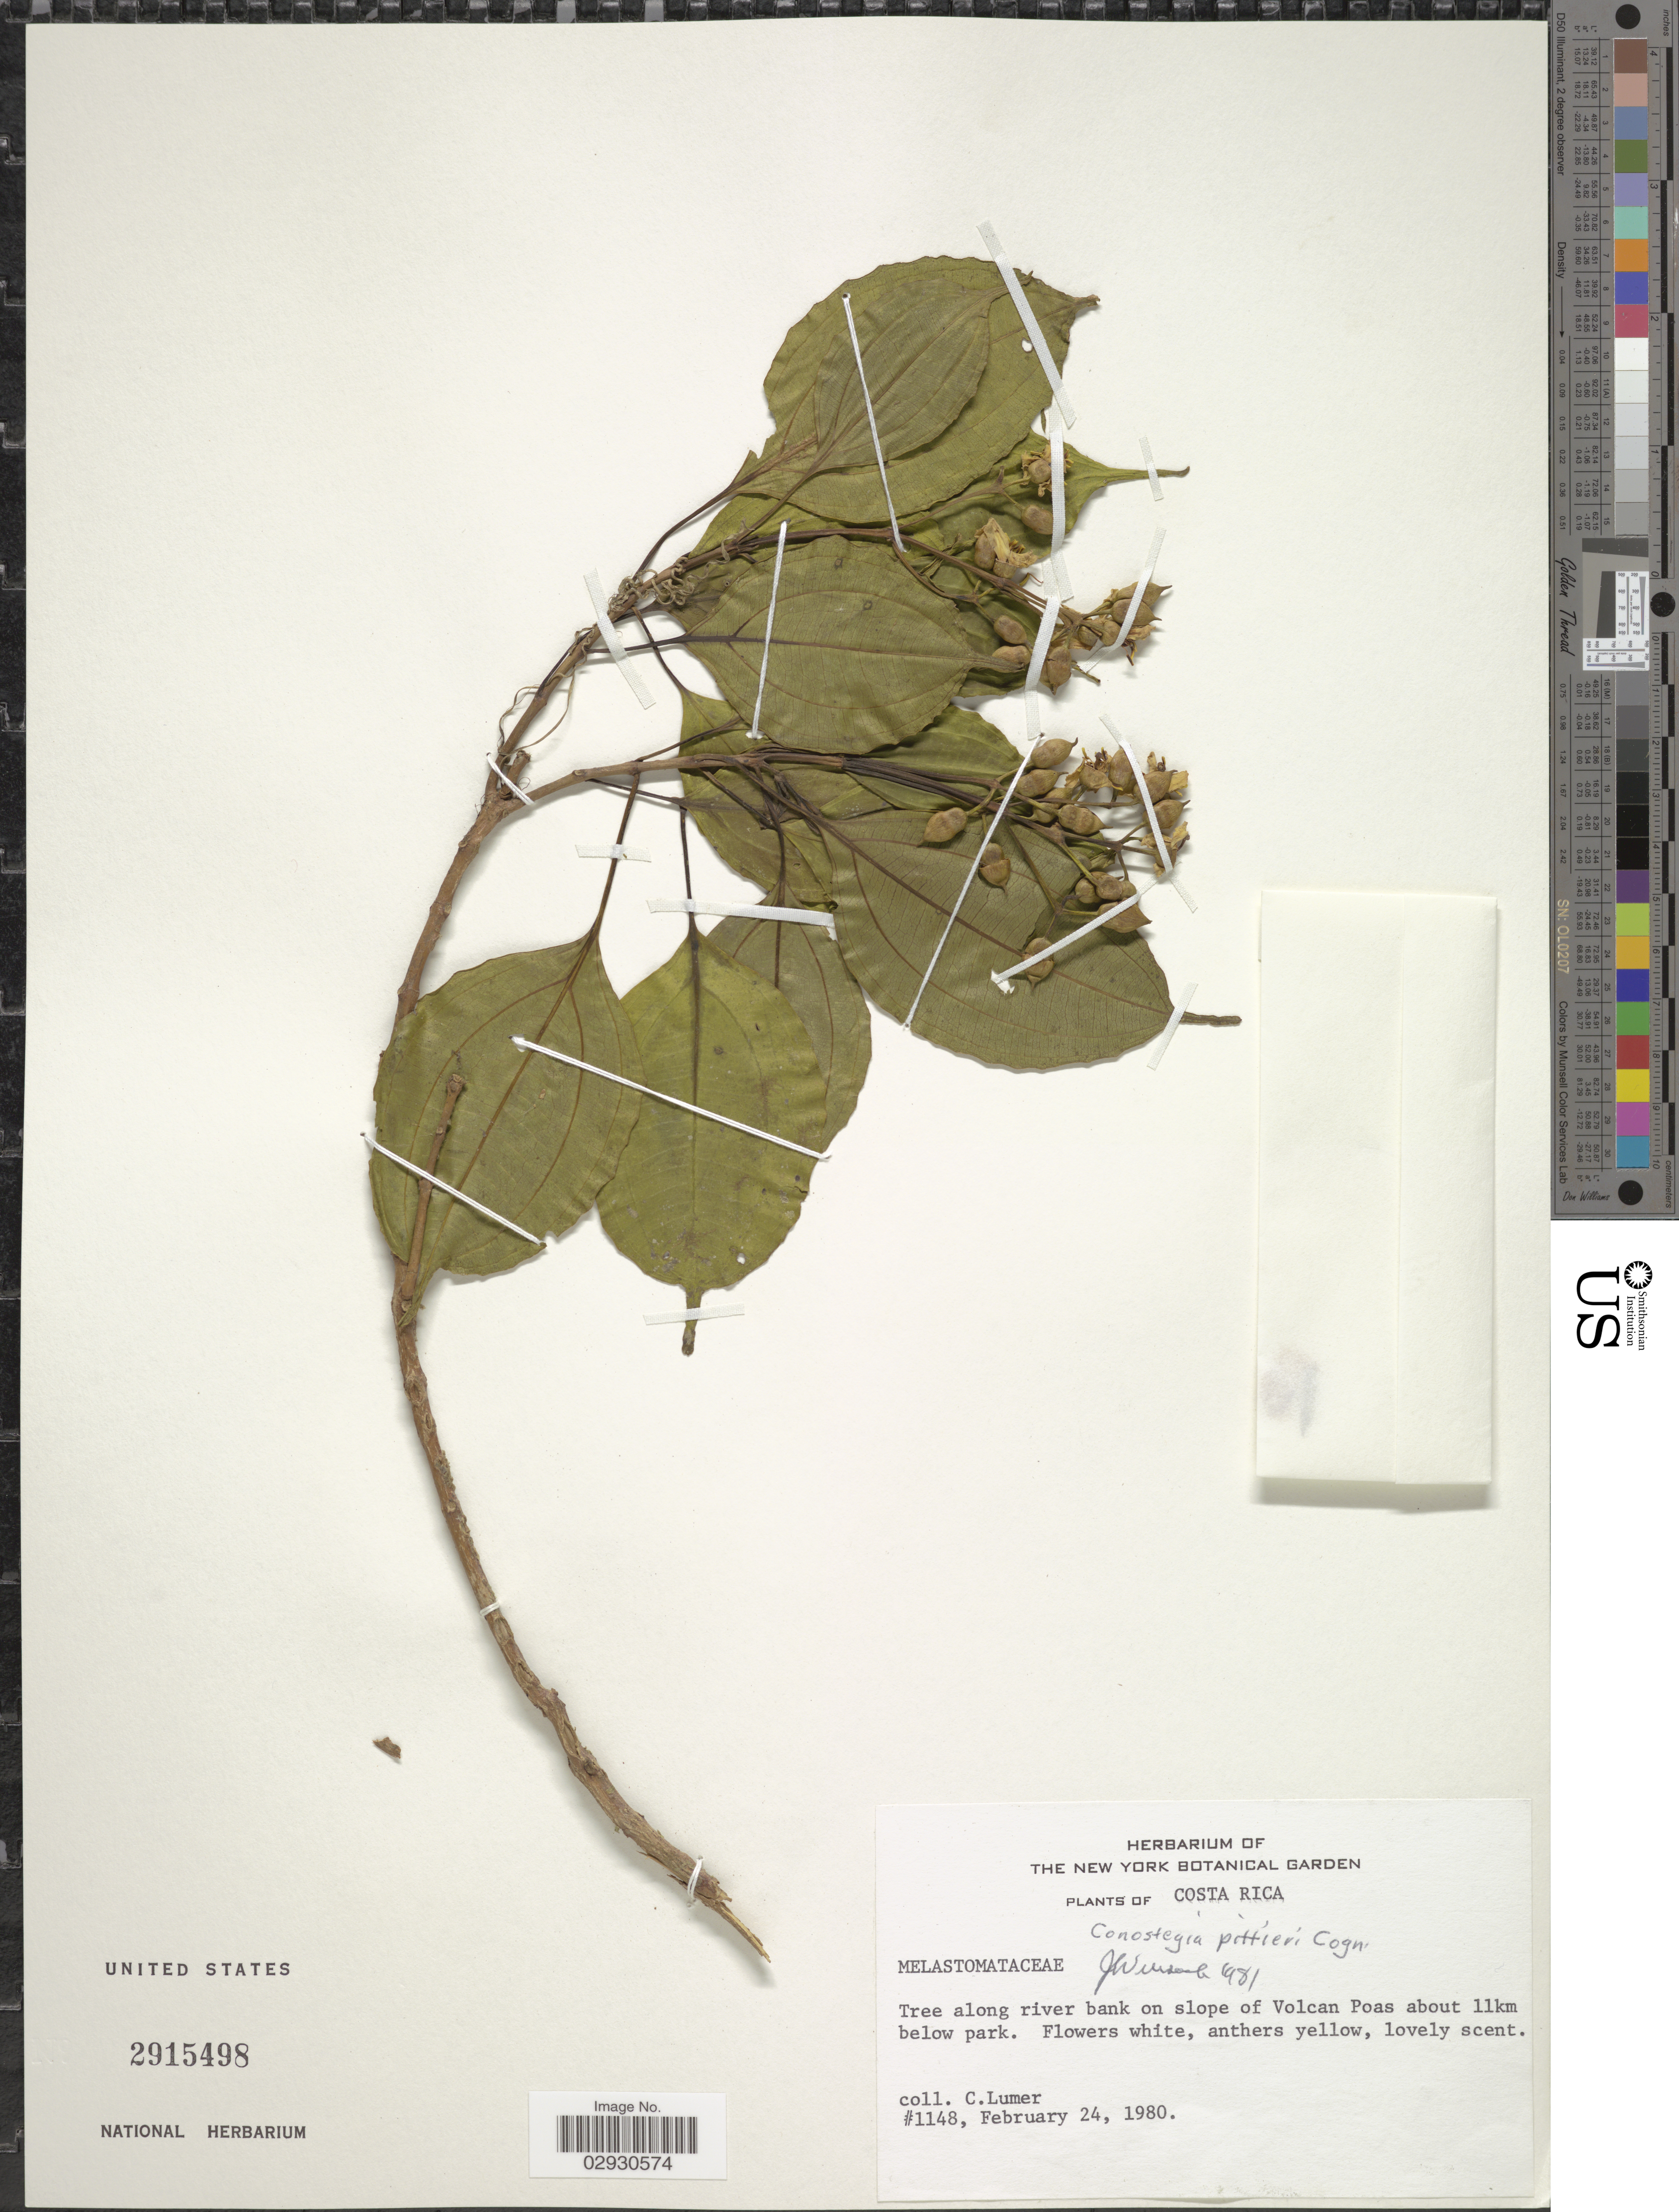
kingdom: Plantae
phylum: Tracheophyta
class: Magnoliopsida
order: Myrtales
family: Melastomataceae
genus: Conostegia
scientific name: Conostegia pittieri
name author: Cogn.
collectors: C. Lumer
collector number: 1148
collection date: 1980-02-24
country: Costa Rica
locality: Tree along river bank on slope of Volcan Poas about 11km below park.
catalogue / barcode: US 2915498